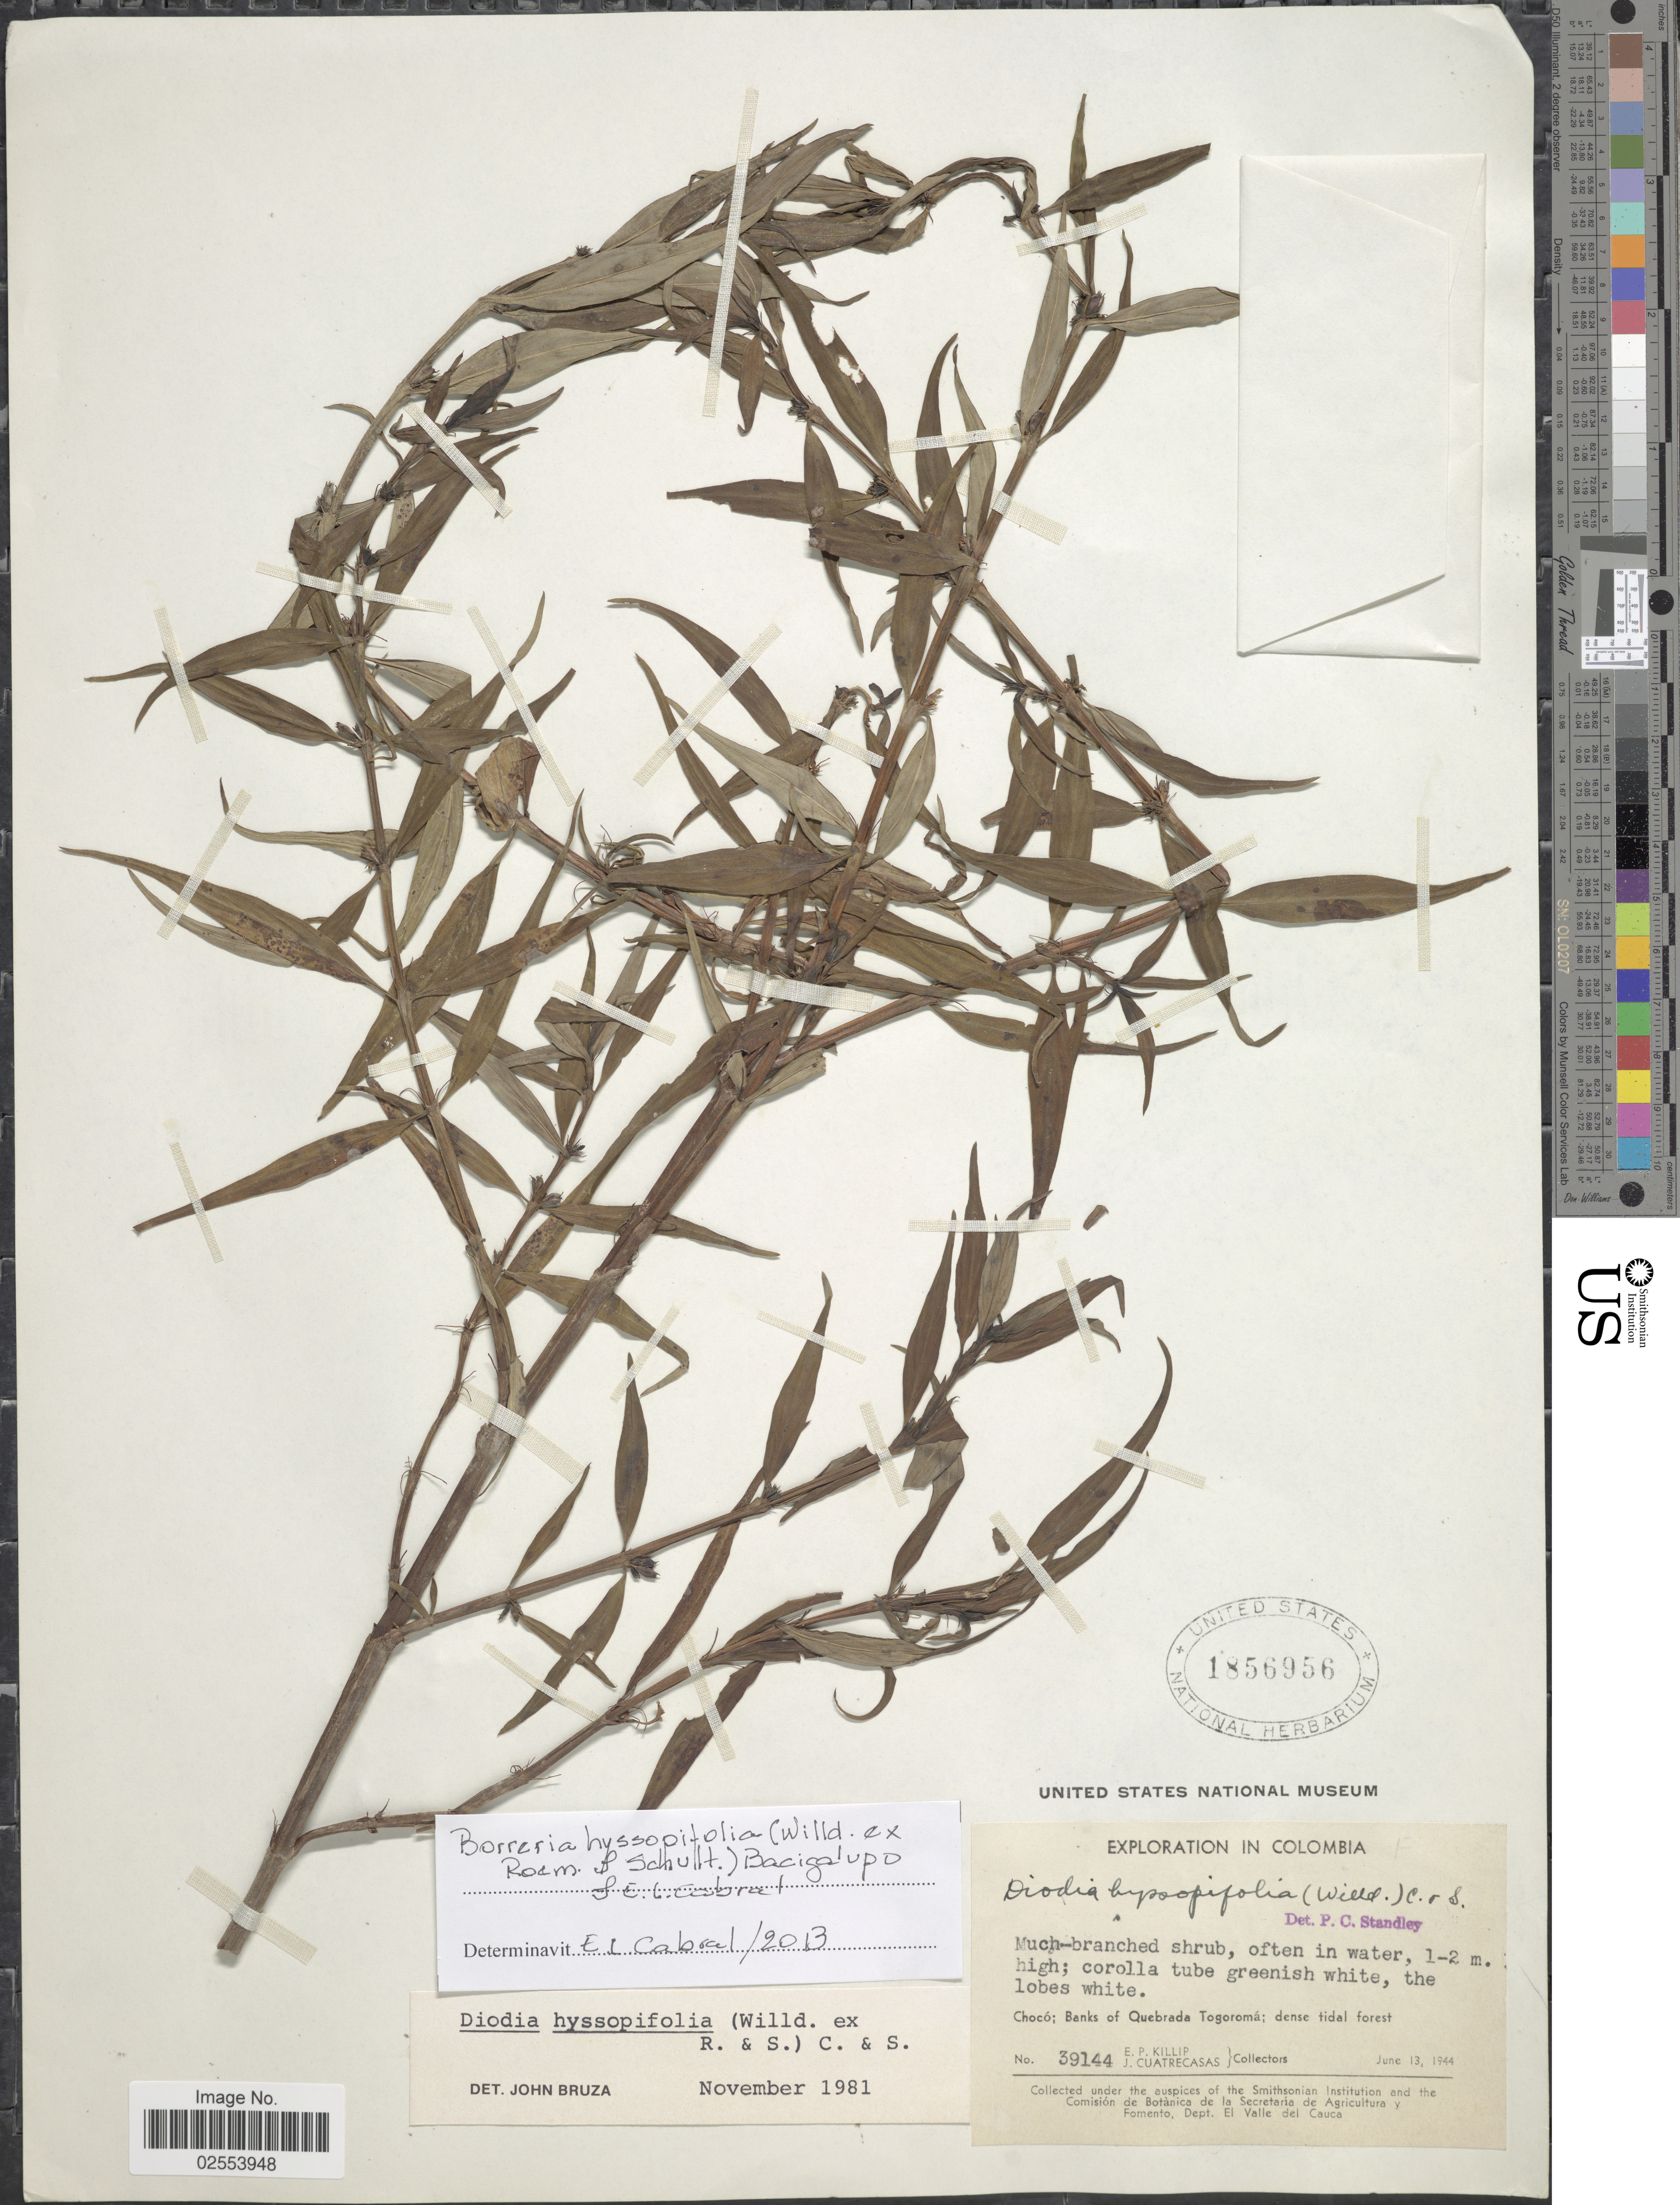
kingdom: Plantae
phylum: Tracheophyta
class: Magnoliopsida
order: Gentianales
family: Rubiaceae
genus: Spermacoce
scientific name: Spermacoce hyssopifolia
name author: Willd. ex Roem. & Schult.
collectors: E. P. Killip & J. Cuatrecasas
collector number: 39144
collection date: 1944-06-13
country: Colombia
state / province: Chocó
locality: Banks of Quebrada Togoroma.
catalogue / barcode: US 1856956